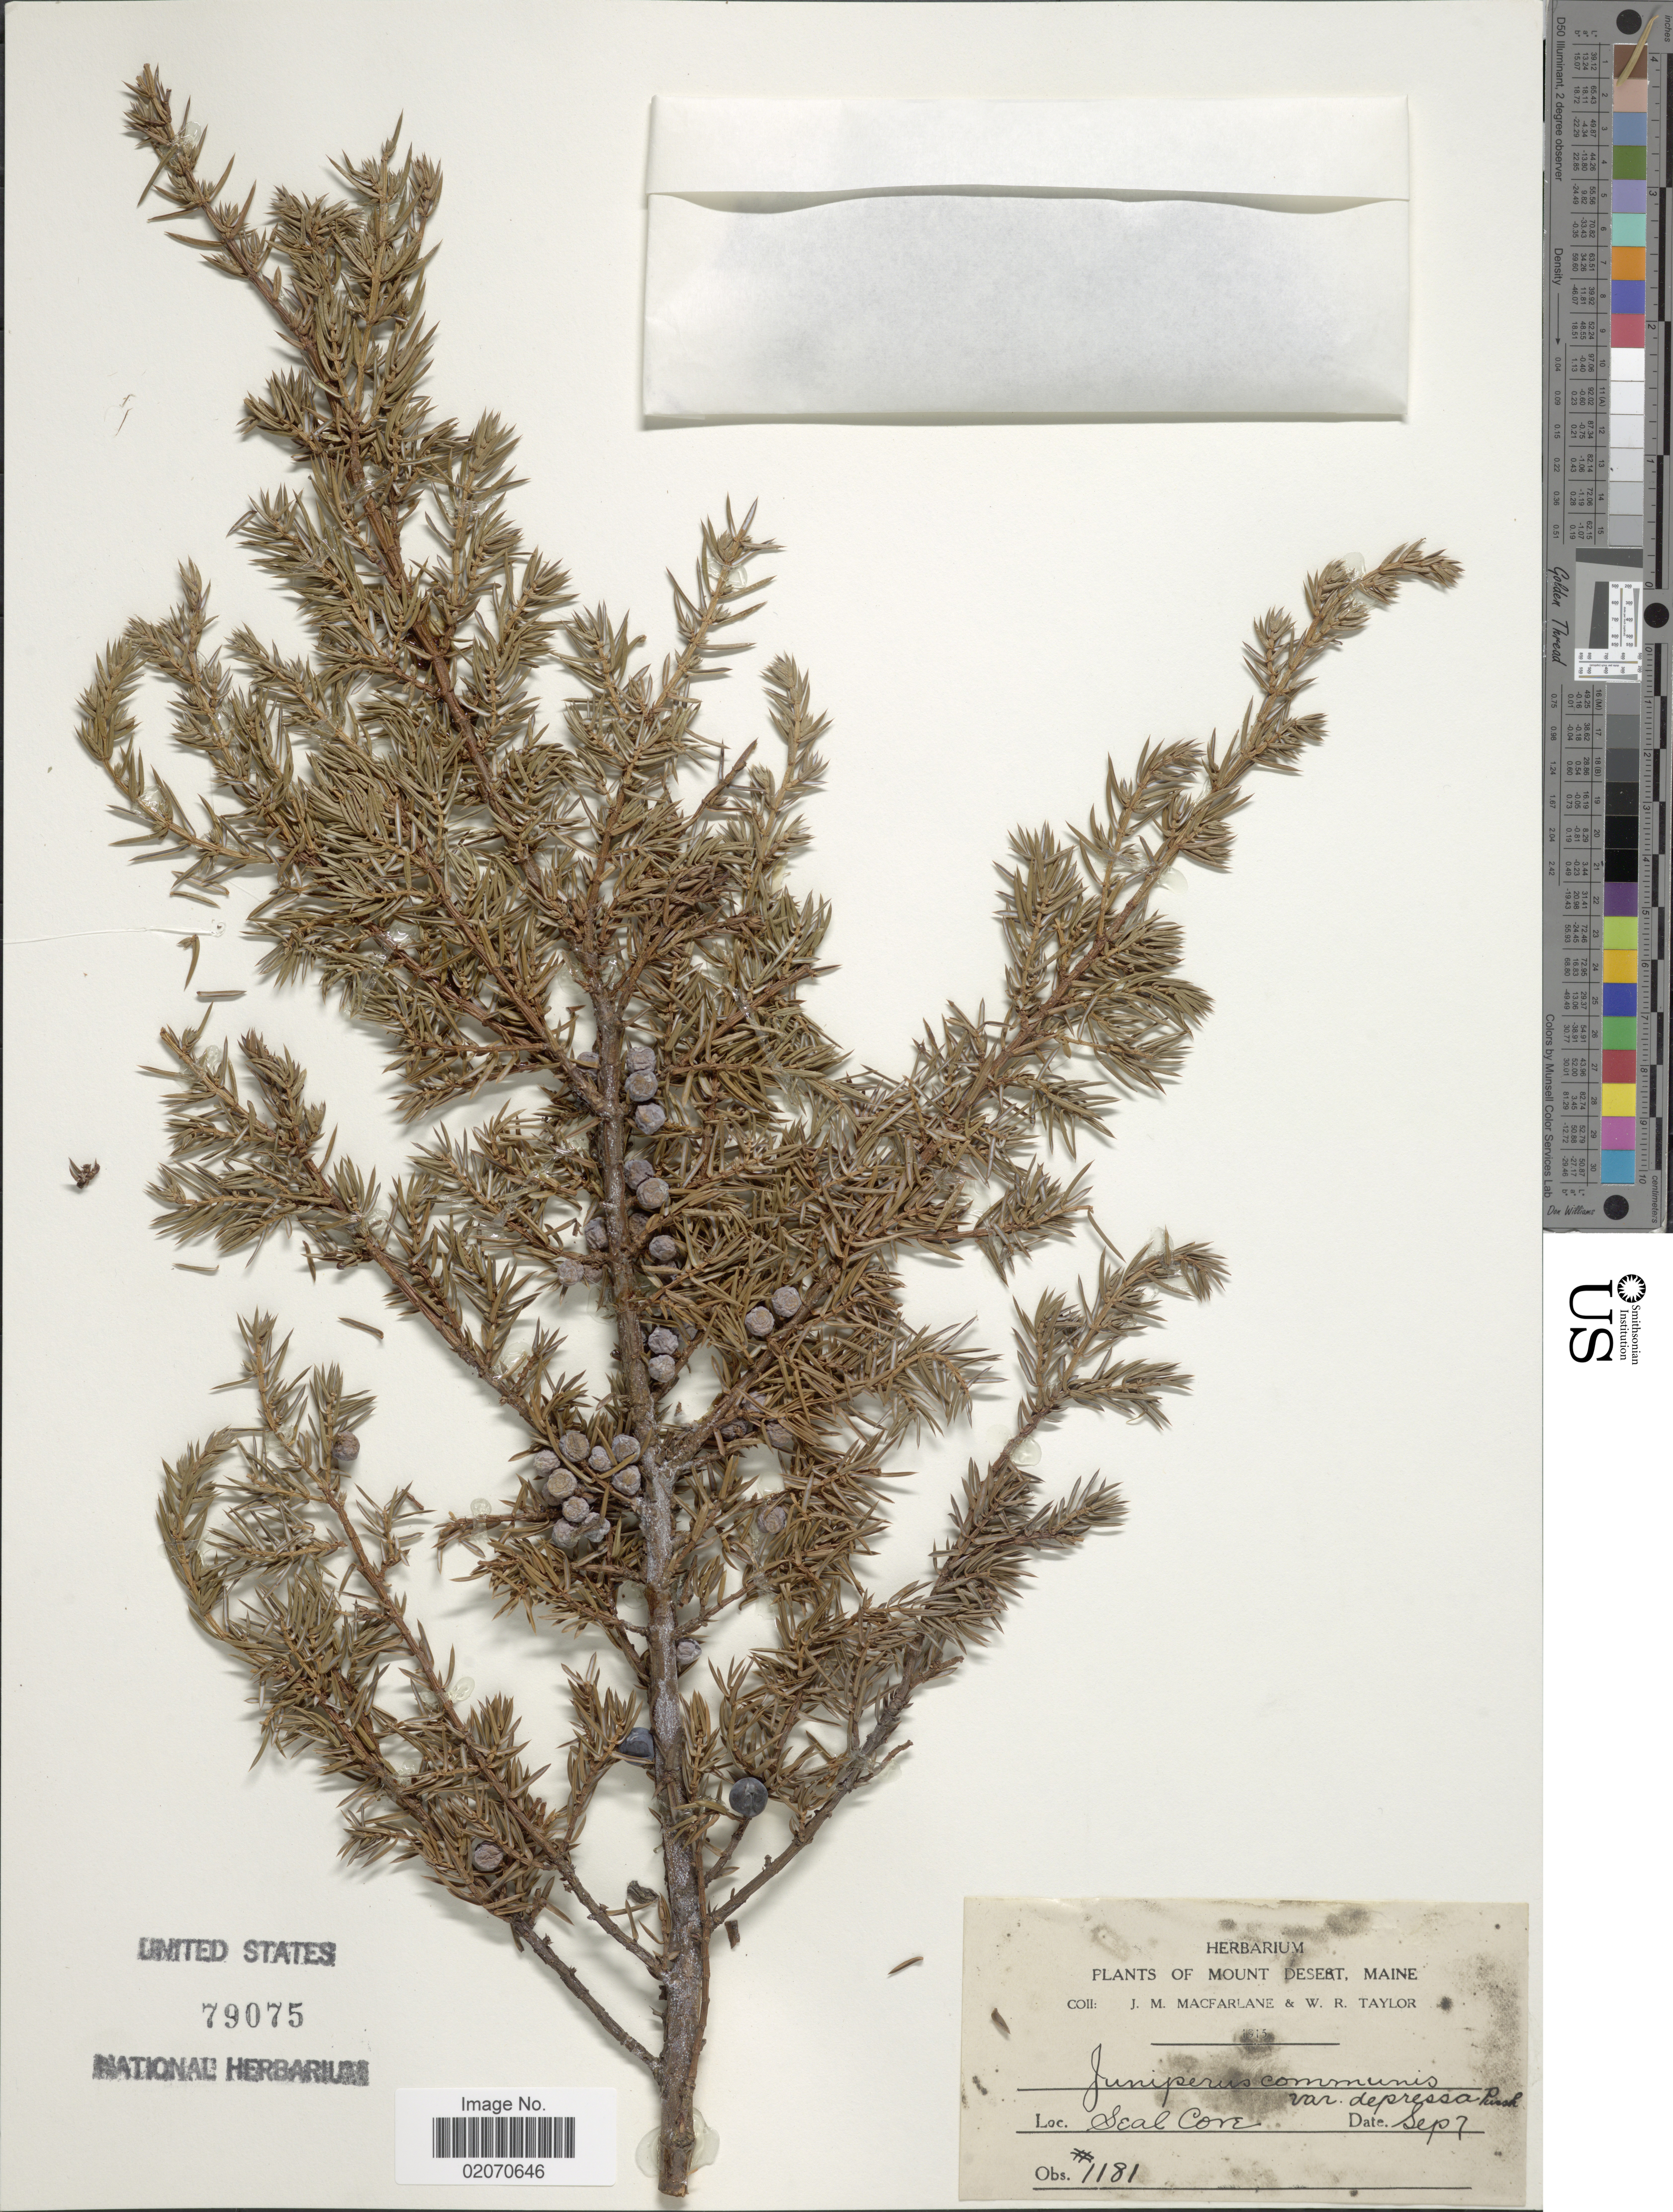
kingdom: Plantae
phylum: Tracheophyta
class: Pinopsida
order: Pinales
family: Cupressaceae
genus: Juniperus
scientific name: Juniperus communis var. depressa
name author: Pursh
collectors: J. Macfarlane & W. R. Taylor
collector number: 1181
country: United States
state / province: Maine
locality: Mount Desert, Seal Cove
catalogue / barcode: US 79075